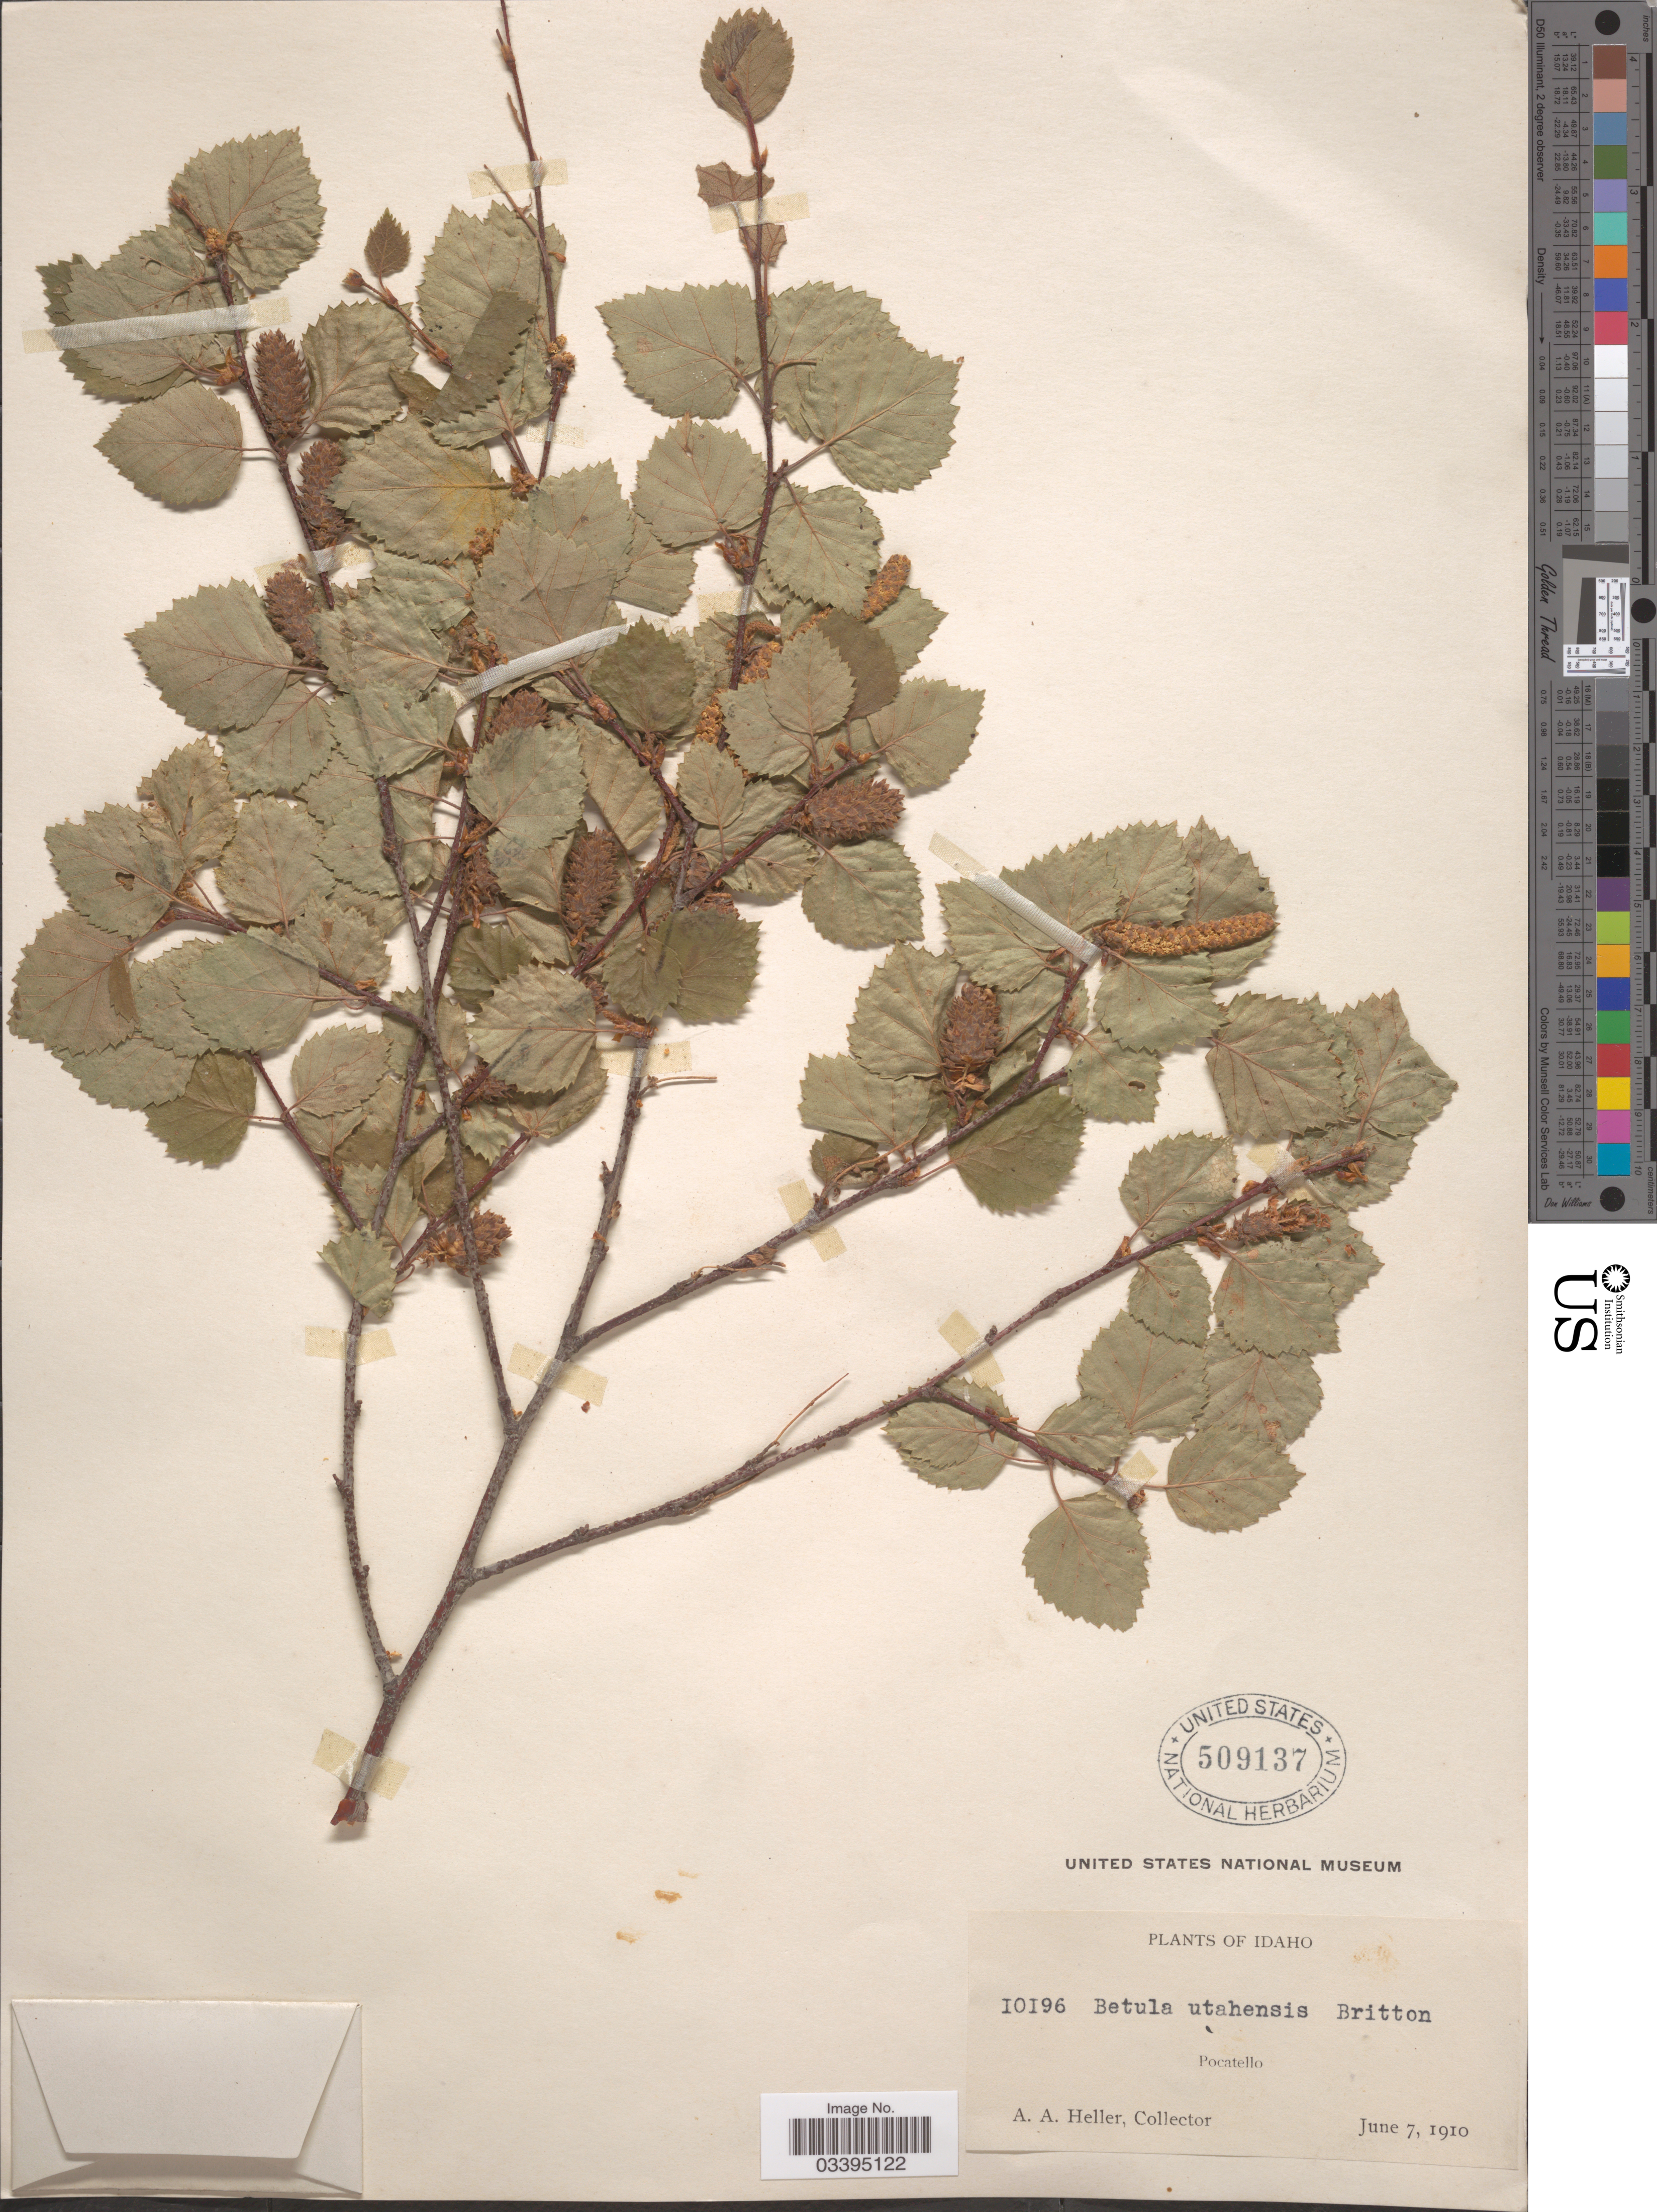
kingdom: Plantae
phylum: Tracheophyta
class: Magnoliopsida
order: Fagales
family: Betulaceae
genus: Betula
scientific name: Betula fontinalis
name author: Sarg.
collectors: A. A. Heller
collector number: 10196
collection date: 1910-06-07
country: United States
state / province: Idaho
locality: Pocatello.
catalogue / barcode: US 509137